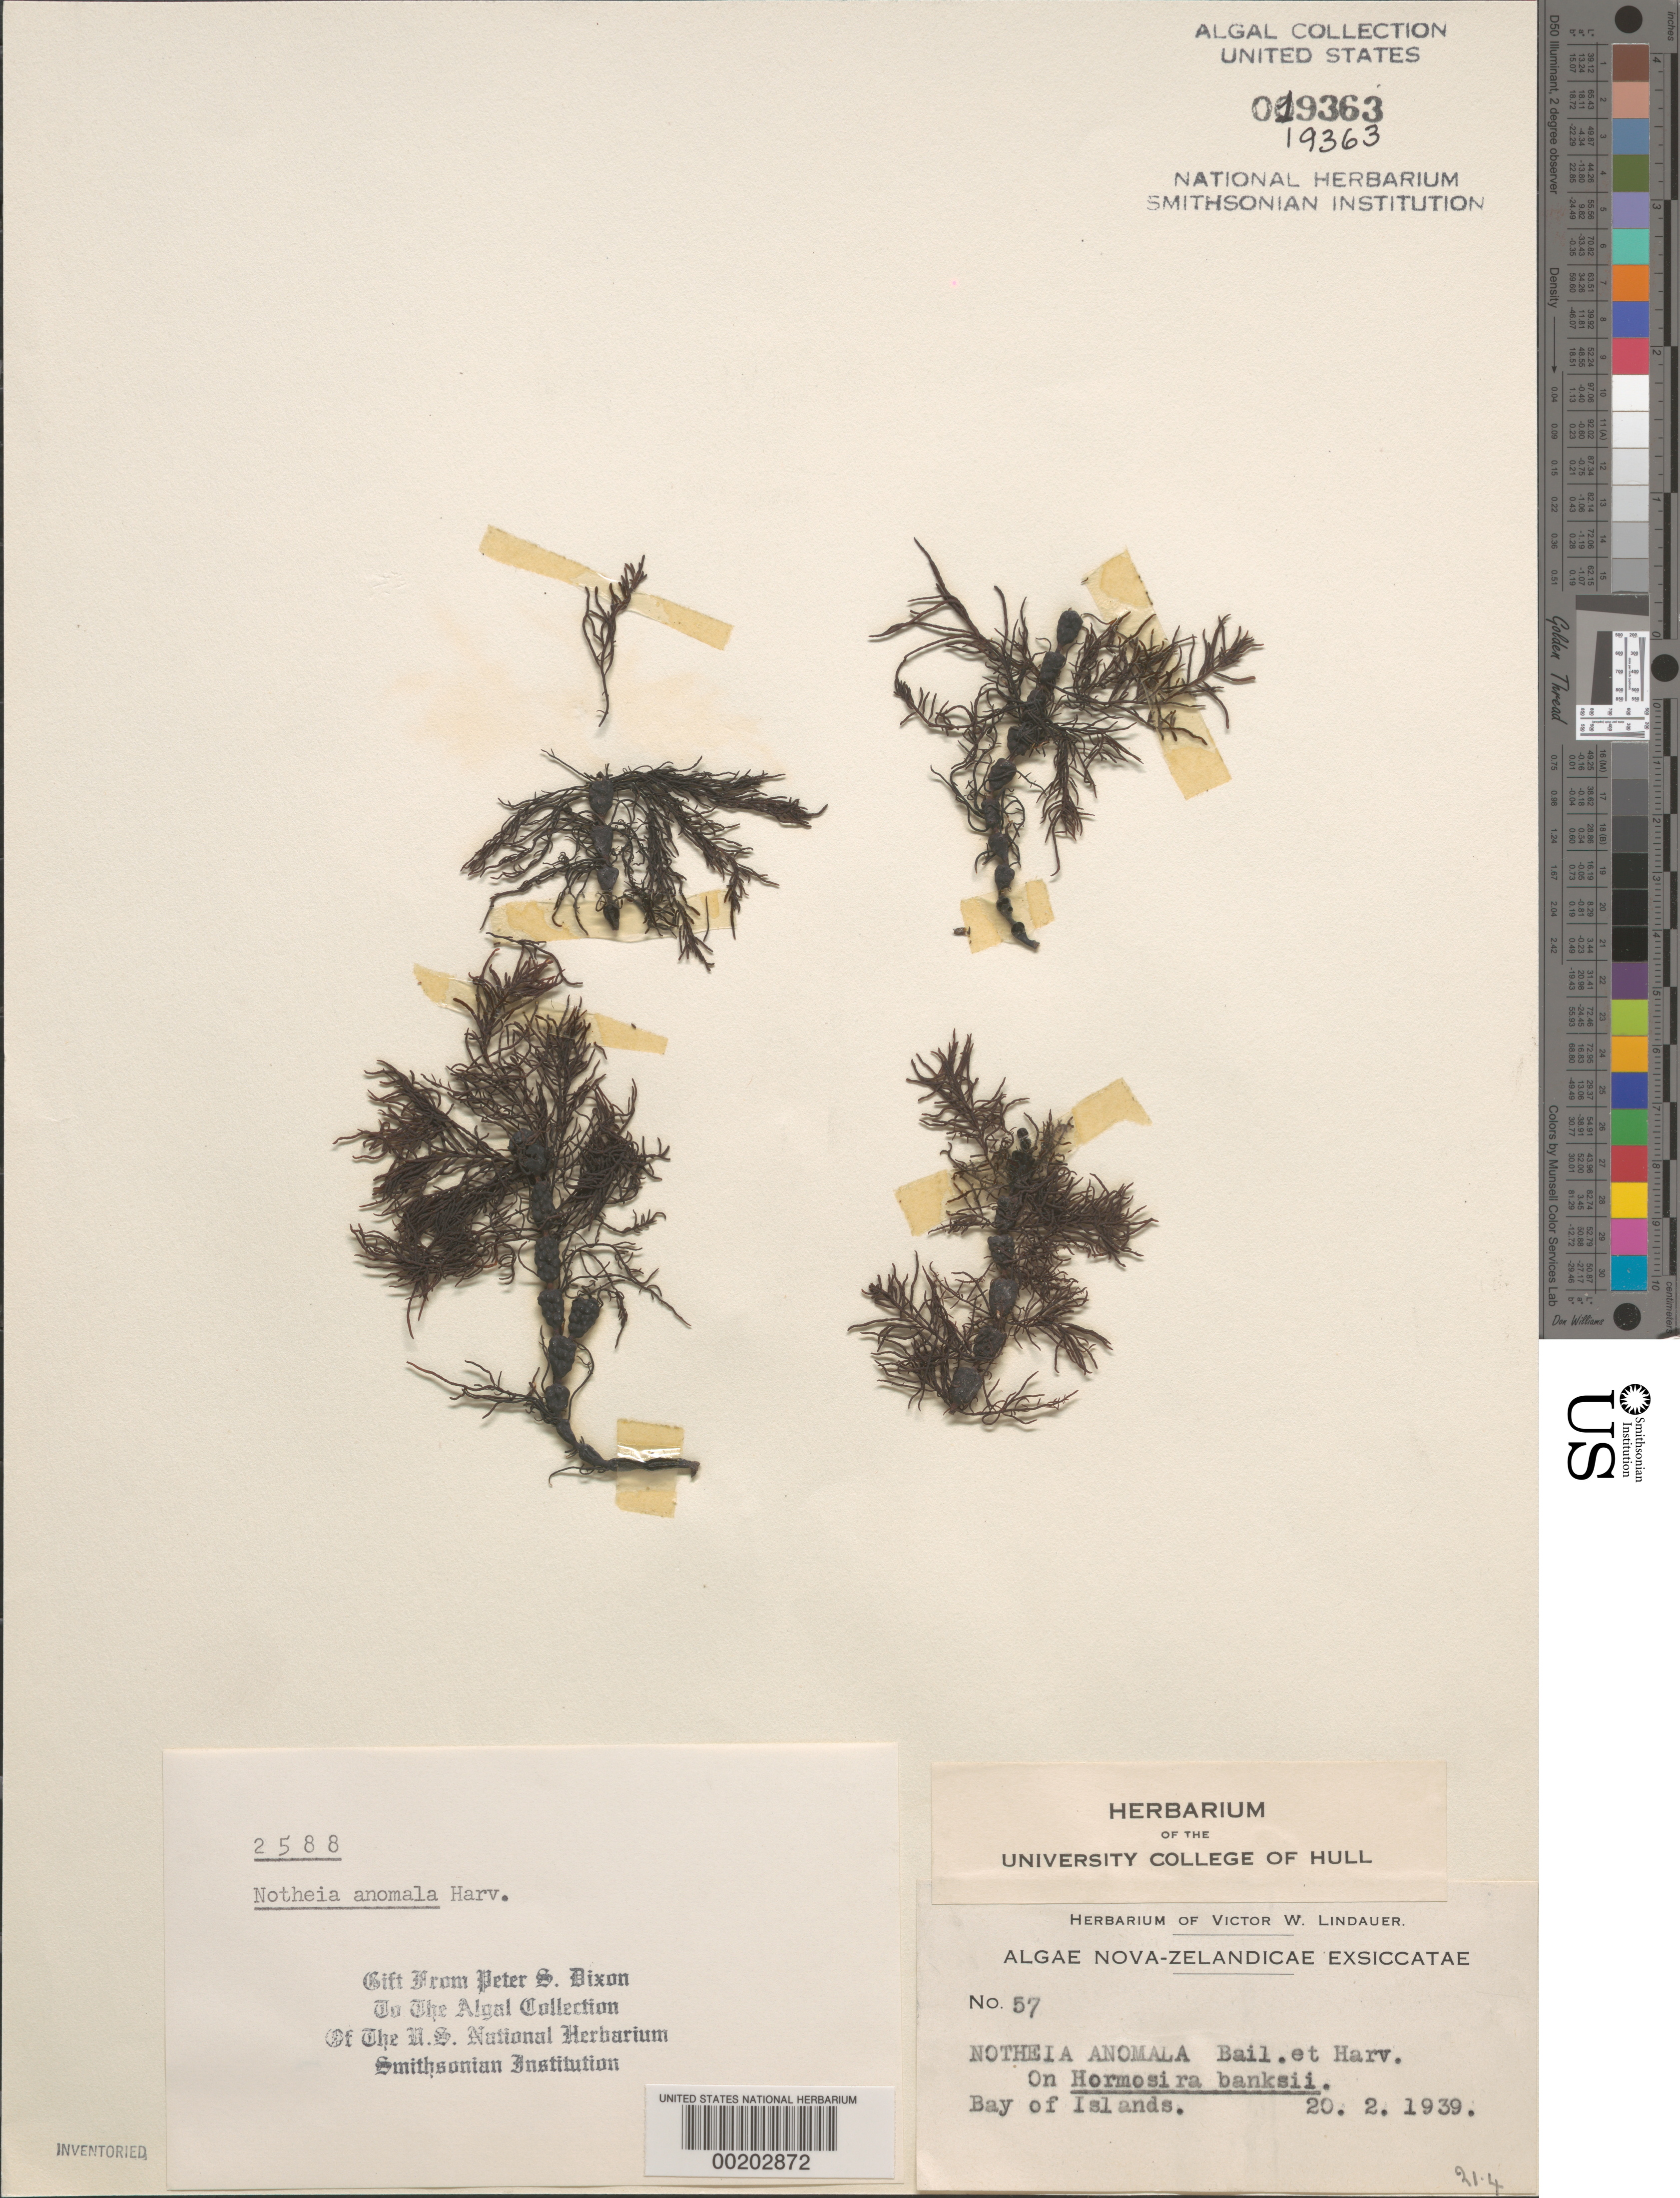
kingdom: Chromista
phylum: Ochrophyta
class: Phaeophyceae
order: Fucales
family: Notheiaceae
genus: Notheia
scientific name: Notheia anomala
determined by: Dixon, P. S.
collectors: V. Lindauer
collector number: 57 & PSD 2588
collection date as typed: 20 Feb 1939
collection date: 1939-02-20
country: New Zealand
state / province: Northland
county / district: Far North District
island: North Island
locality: Bay of Islands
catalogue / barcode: US 19363